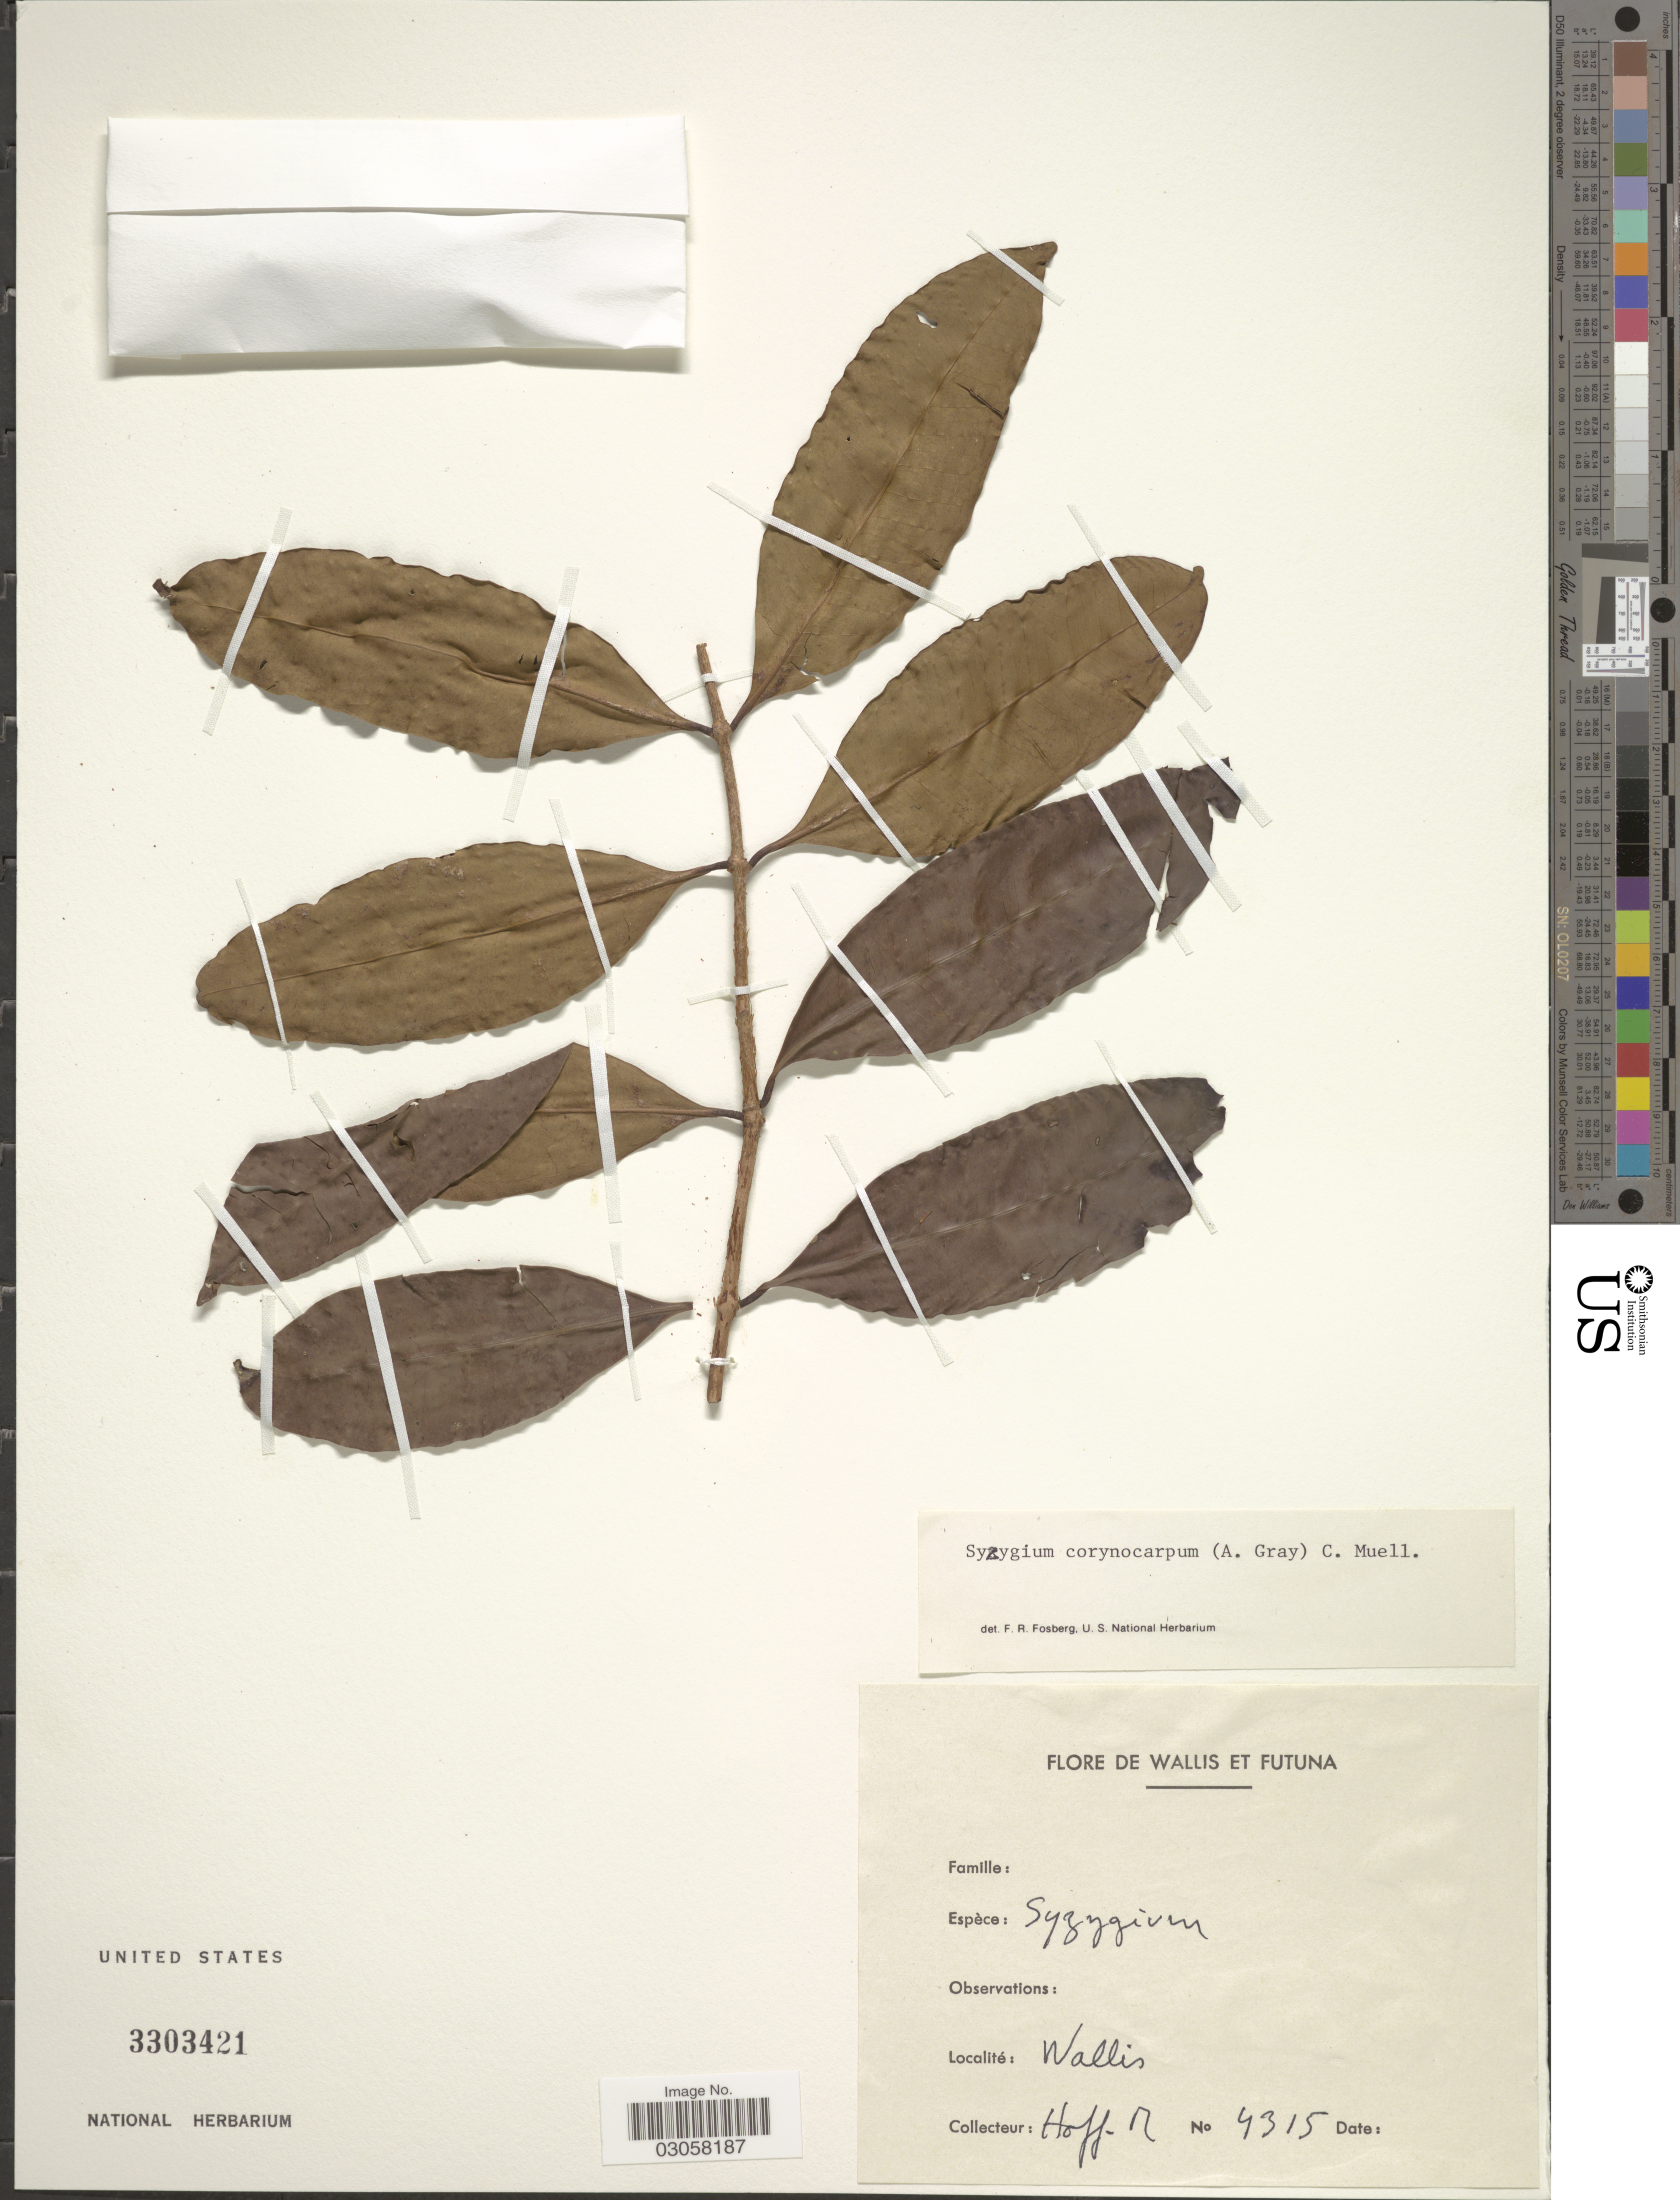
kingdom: Plantae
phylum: Tracheophyta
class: Magnoliopsida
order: Myrtales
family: Myrtaceae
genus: Syzygium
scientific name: Syzygium corynocarpum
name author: (A. Gray) Müll. Stuttg.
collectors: M. Hoff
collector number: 4315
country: Wallis and Futuna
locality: Wallis et Futuna. Wallis.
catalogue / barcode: US 3303421